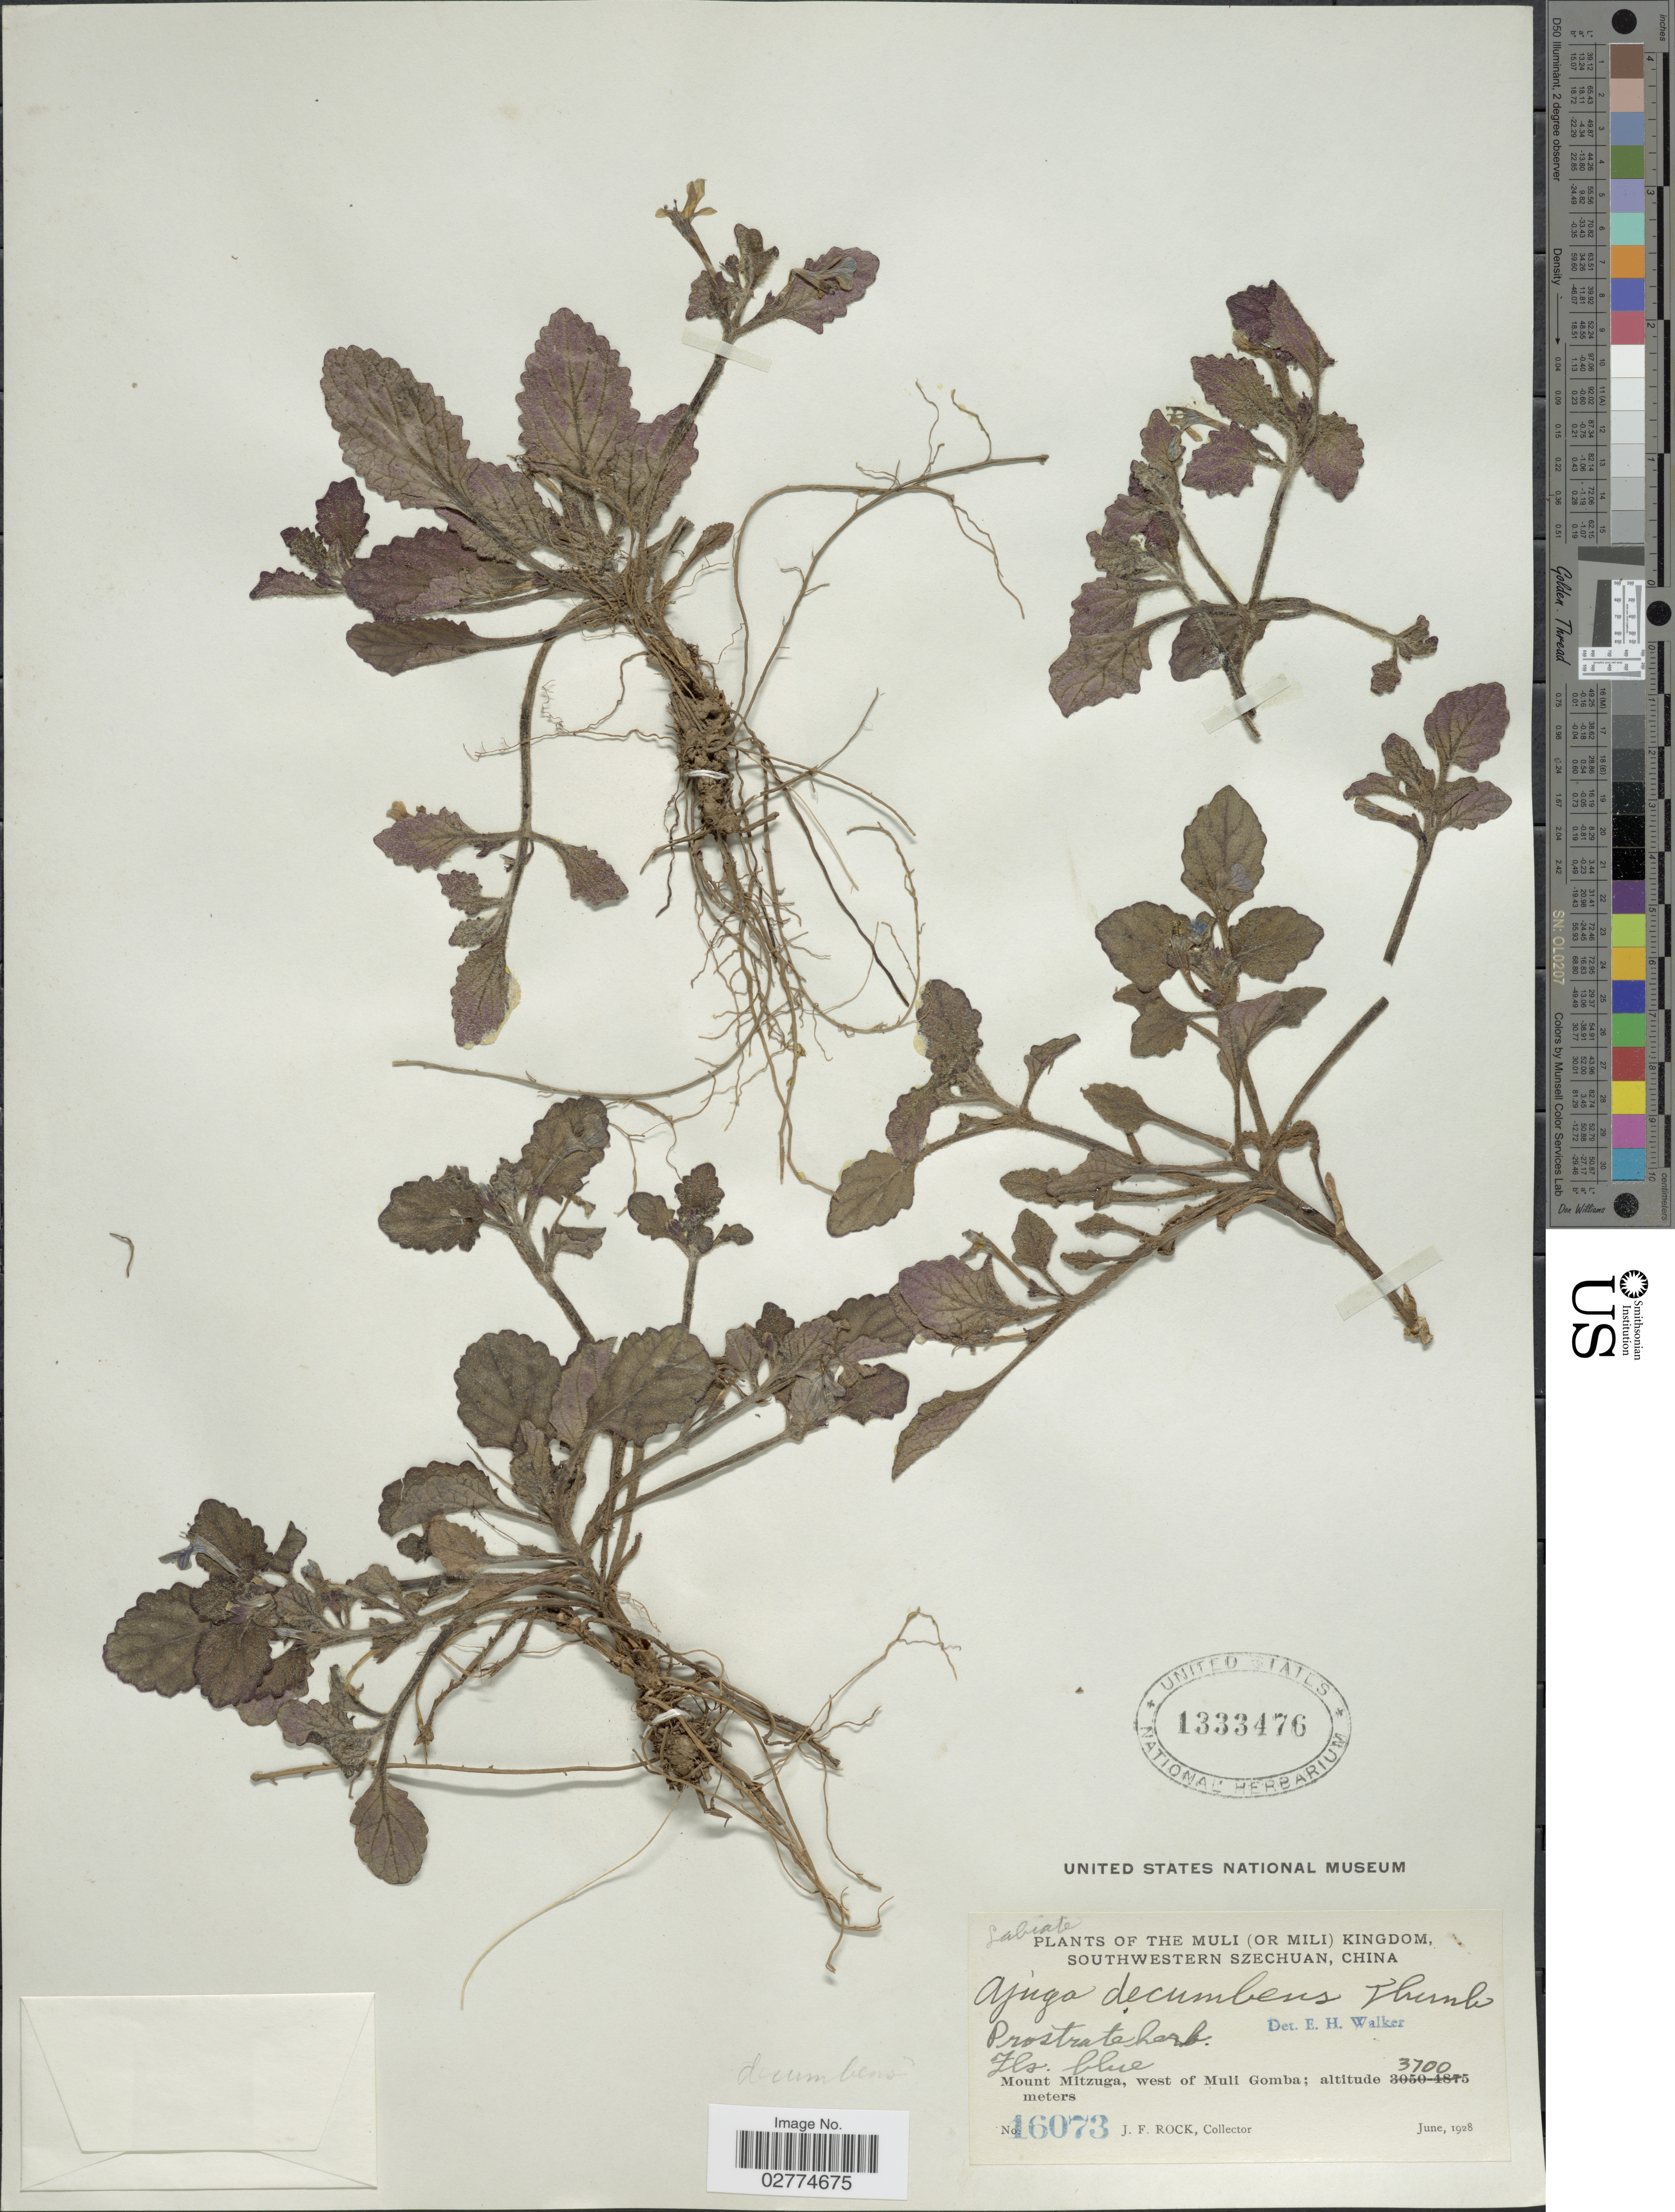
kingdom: Plantae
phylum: Tracheophyta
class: Magnoliopsida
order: Lamiales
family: Lamiaceae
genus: Ajuga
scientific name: Ajuga decumbens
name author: Thunb.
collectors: J. Rock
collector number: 16073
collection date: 1928-06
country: China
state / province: Sichuan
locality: The Muli (or Mili) Kingdom, southwestern Szechuan, Mount Mitzuga, west of Muli Gomba.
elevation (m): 3700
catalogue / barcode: US 1333476